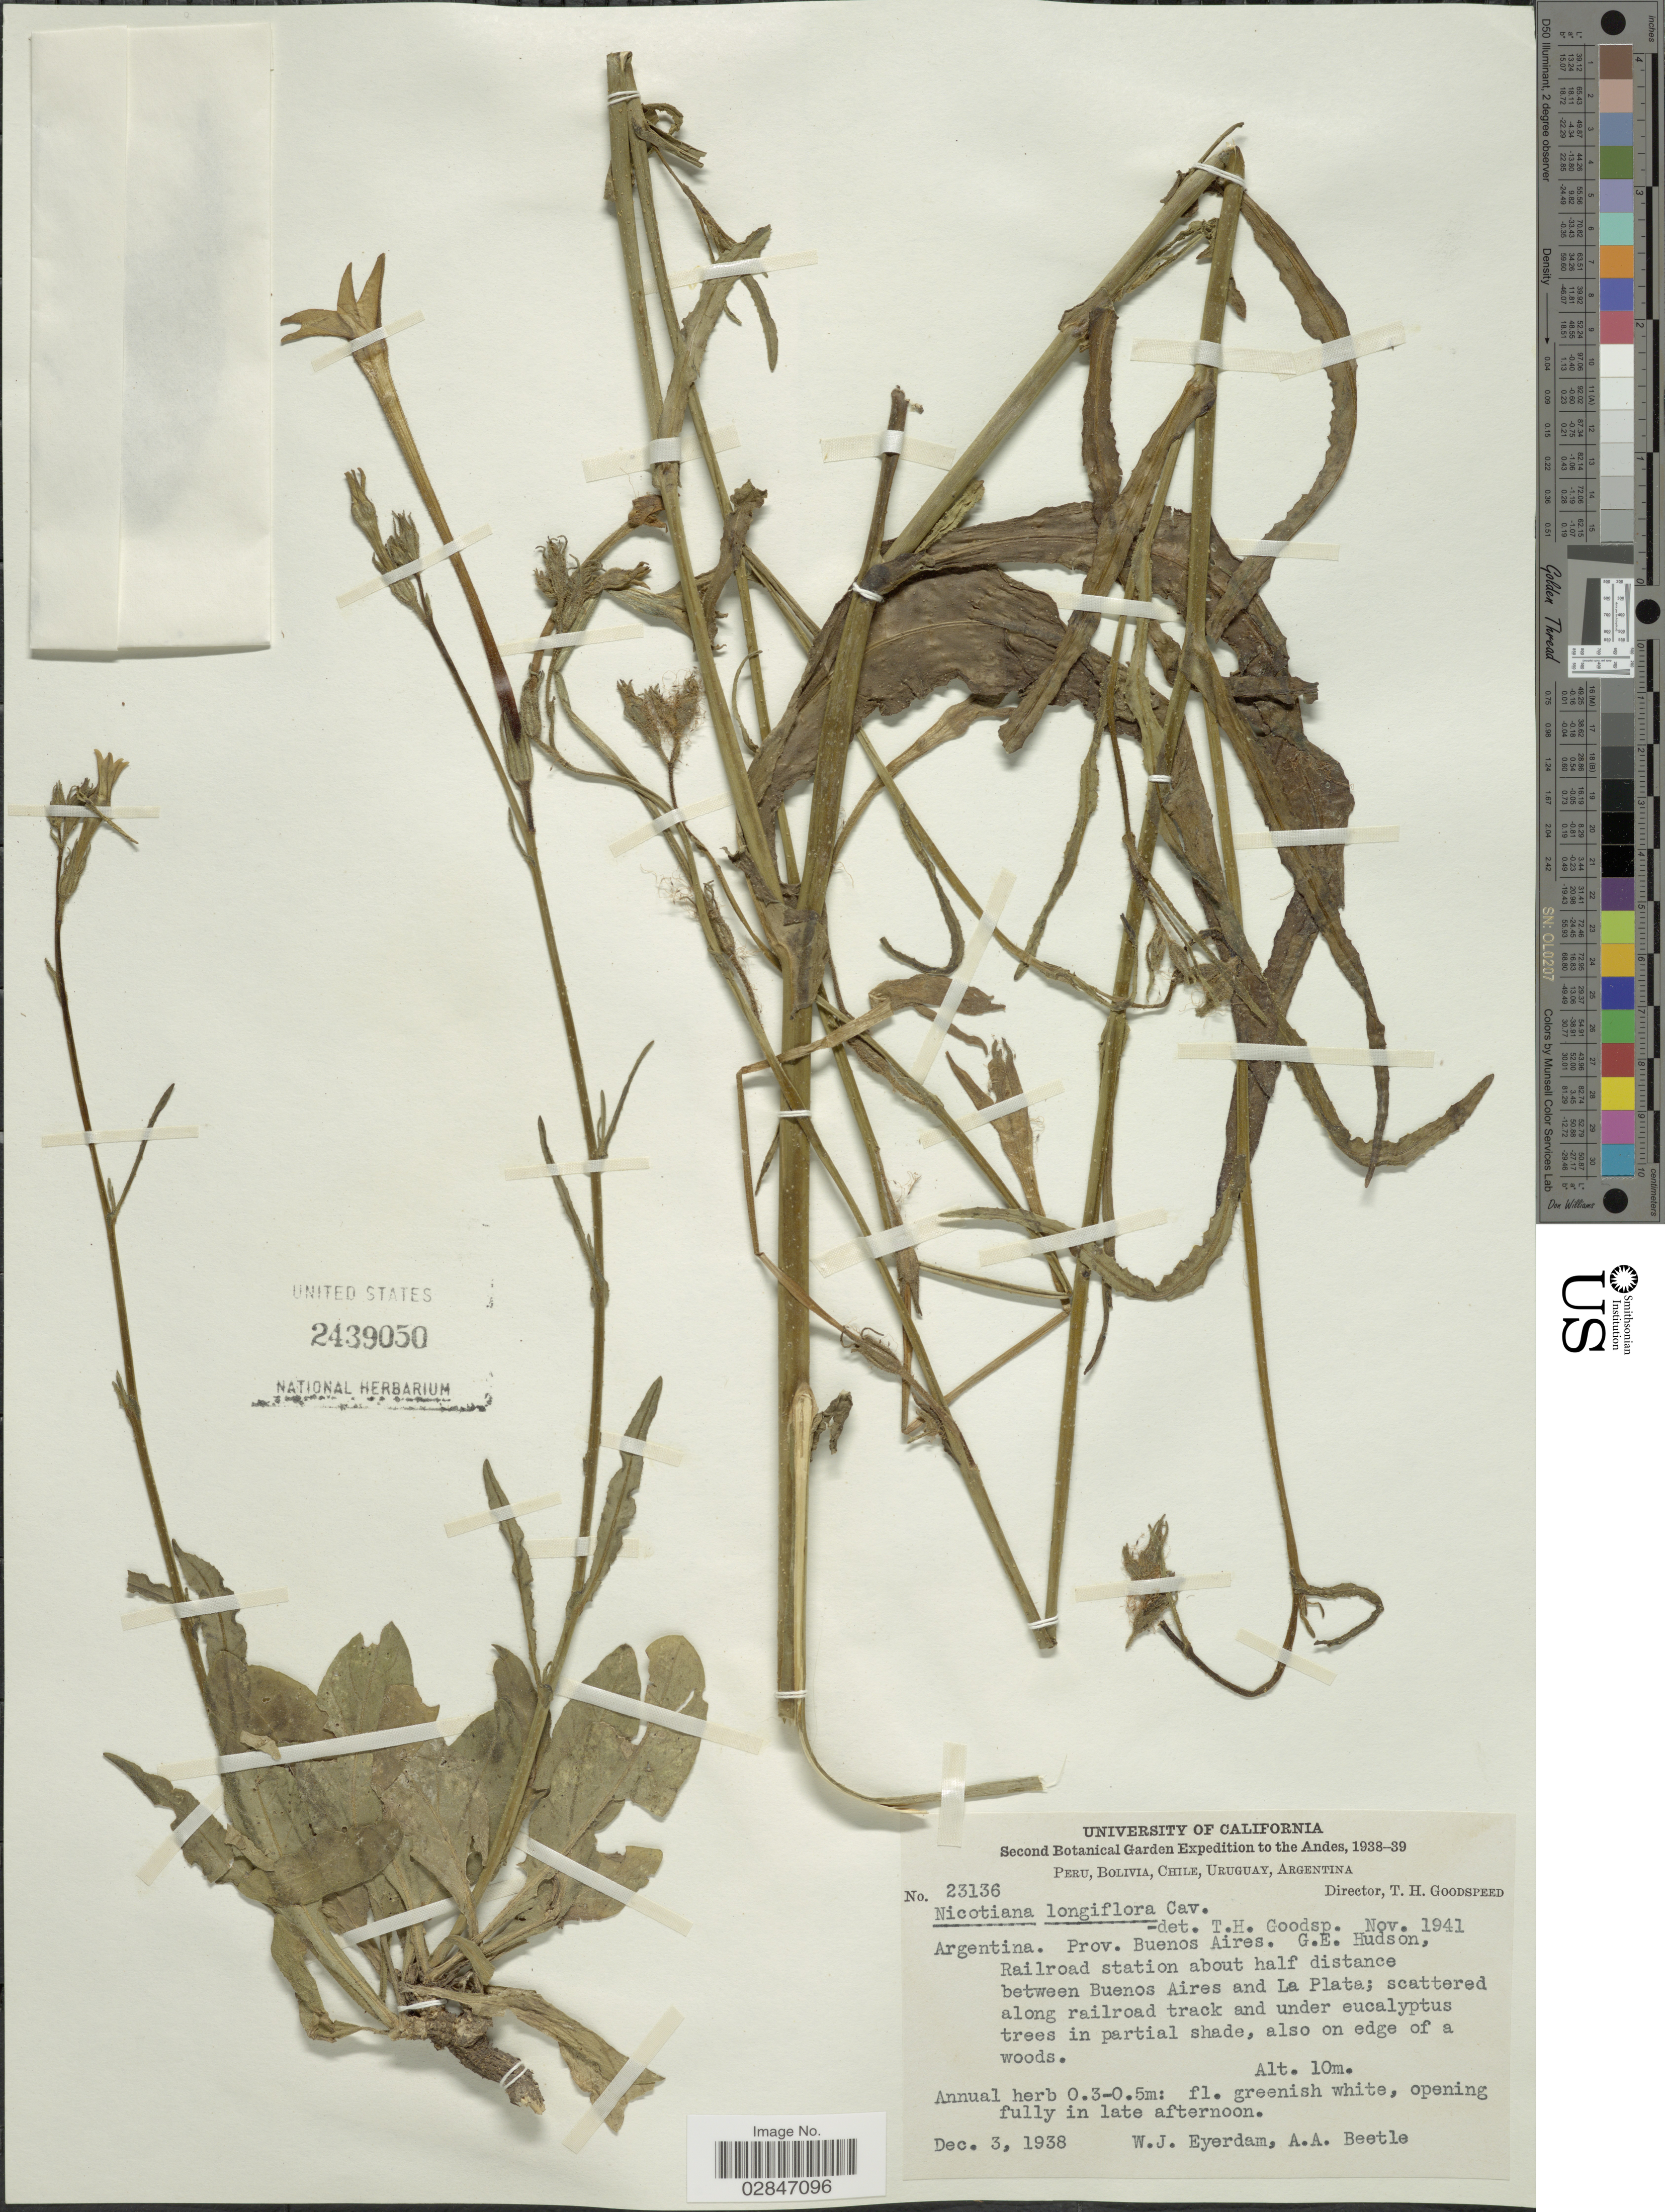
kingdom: Plantae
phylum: Tracheophyta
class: Magnoliopsida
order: Solanales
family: Solanaceae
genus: Nicotiana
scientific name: Nicotiana longiflora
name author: Cav.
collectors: W. J. Eyerdam & A. A. Beetle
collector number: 23136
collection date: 1938-12-03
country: Argentina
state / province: Buenos Aires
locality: Prov. Buenos Aires, G. E. Hudson, Railroad station about half distance between Buenos Aires and La Plata, The Andes.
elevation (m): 10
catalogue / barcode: US 2439050